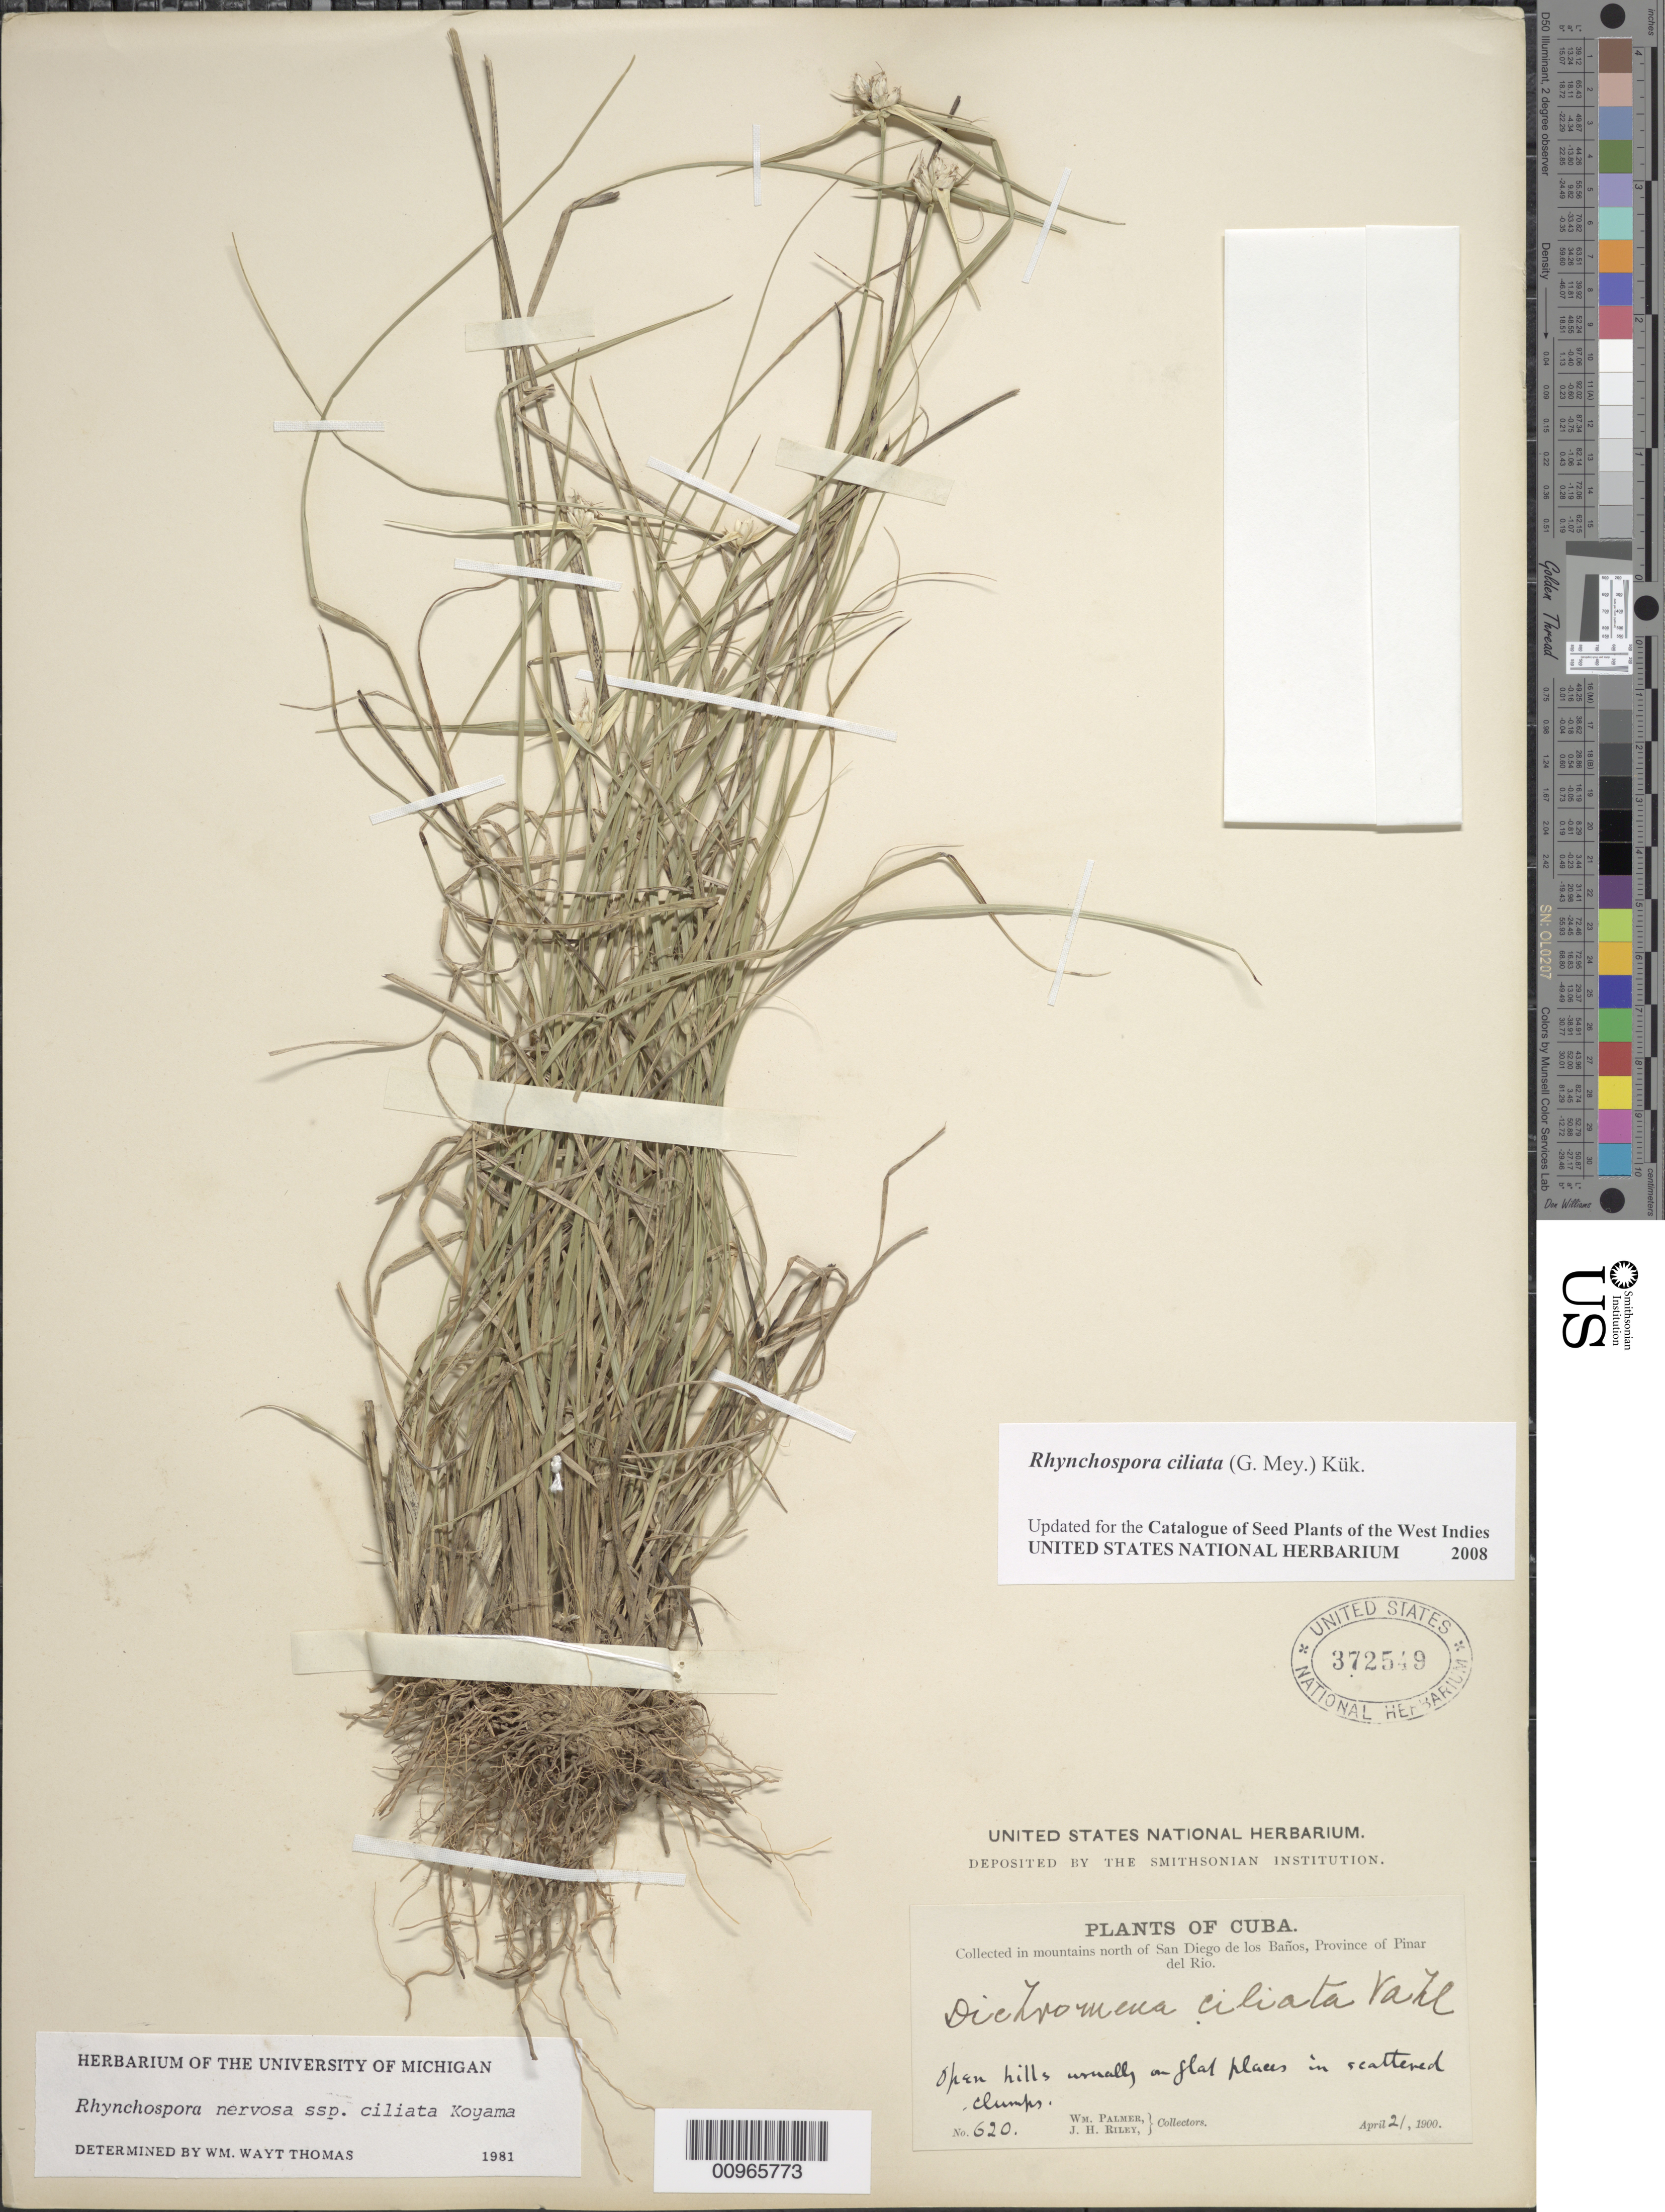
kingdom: Plantae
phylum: Tracheophyta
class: Liliopsida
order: Poales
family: Cyperaceae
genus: Rhynchospora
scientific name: Rhynchospora ciliata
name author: (G. Mey.) Kük.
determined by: Strong, M. T., (US), Smithsonian Institution - National Museum of Natural History (UNITED STATES)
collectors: W. Palmer & J. H. Riley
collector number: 620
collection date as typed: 21 Apr 1900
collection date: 1900-04-21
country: Cuba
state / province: Pinar del Rio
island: Cuba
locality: Mountains north of San Diego de los Baños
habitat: Open hills usually on flat places in mountains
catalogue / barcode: US 372549